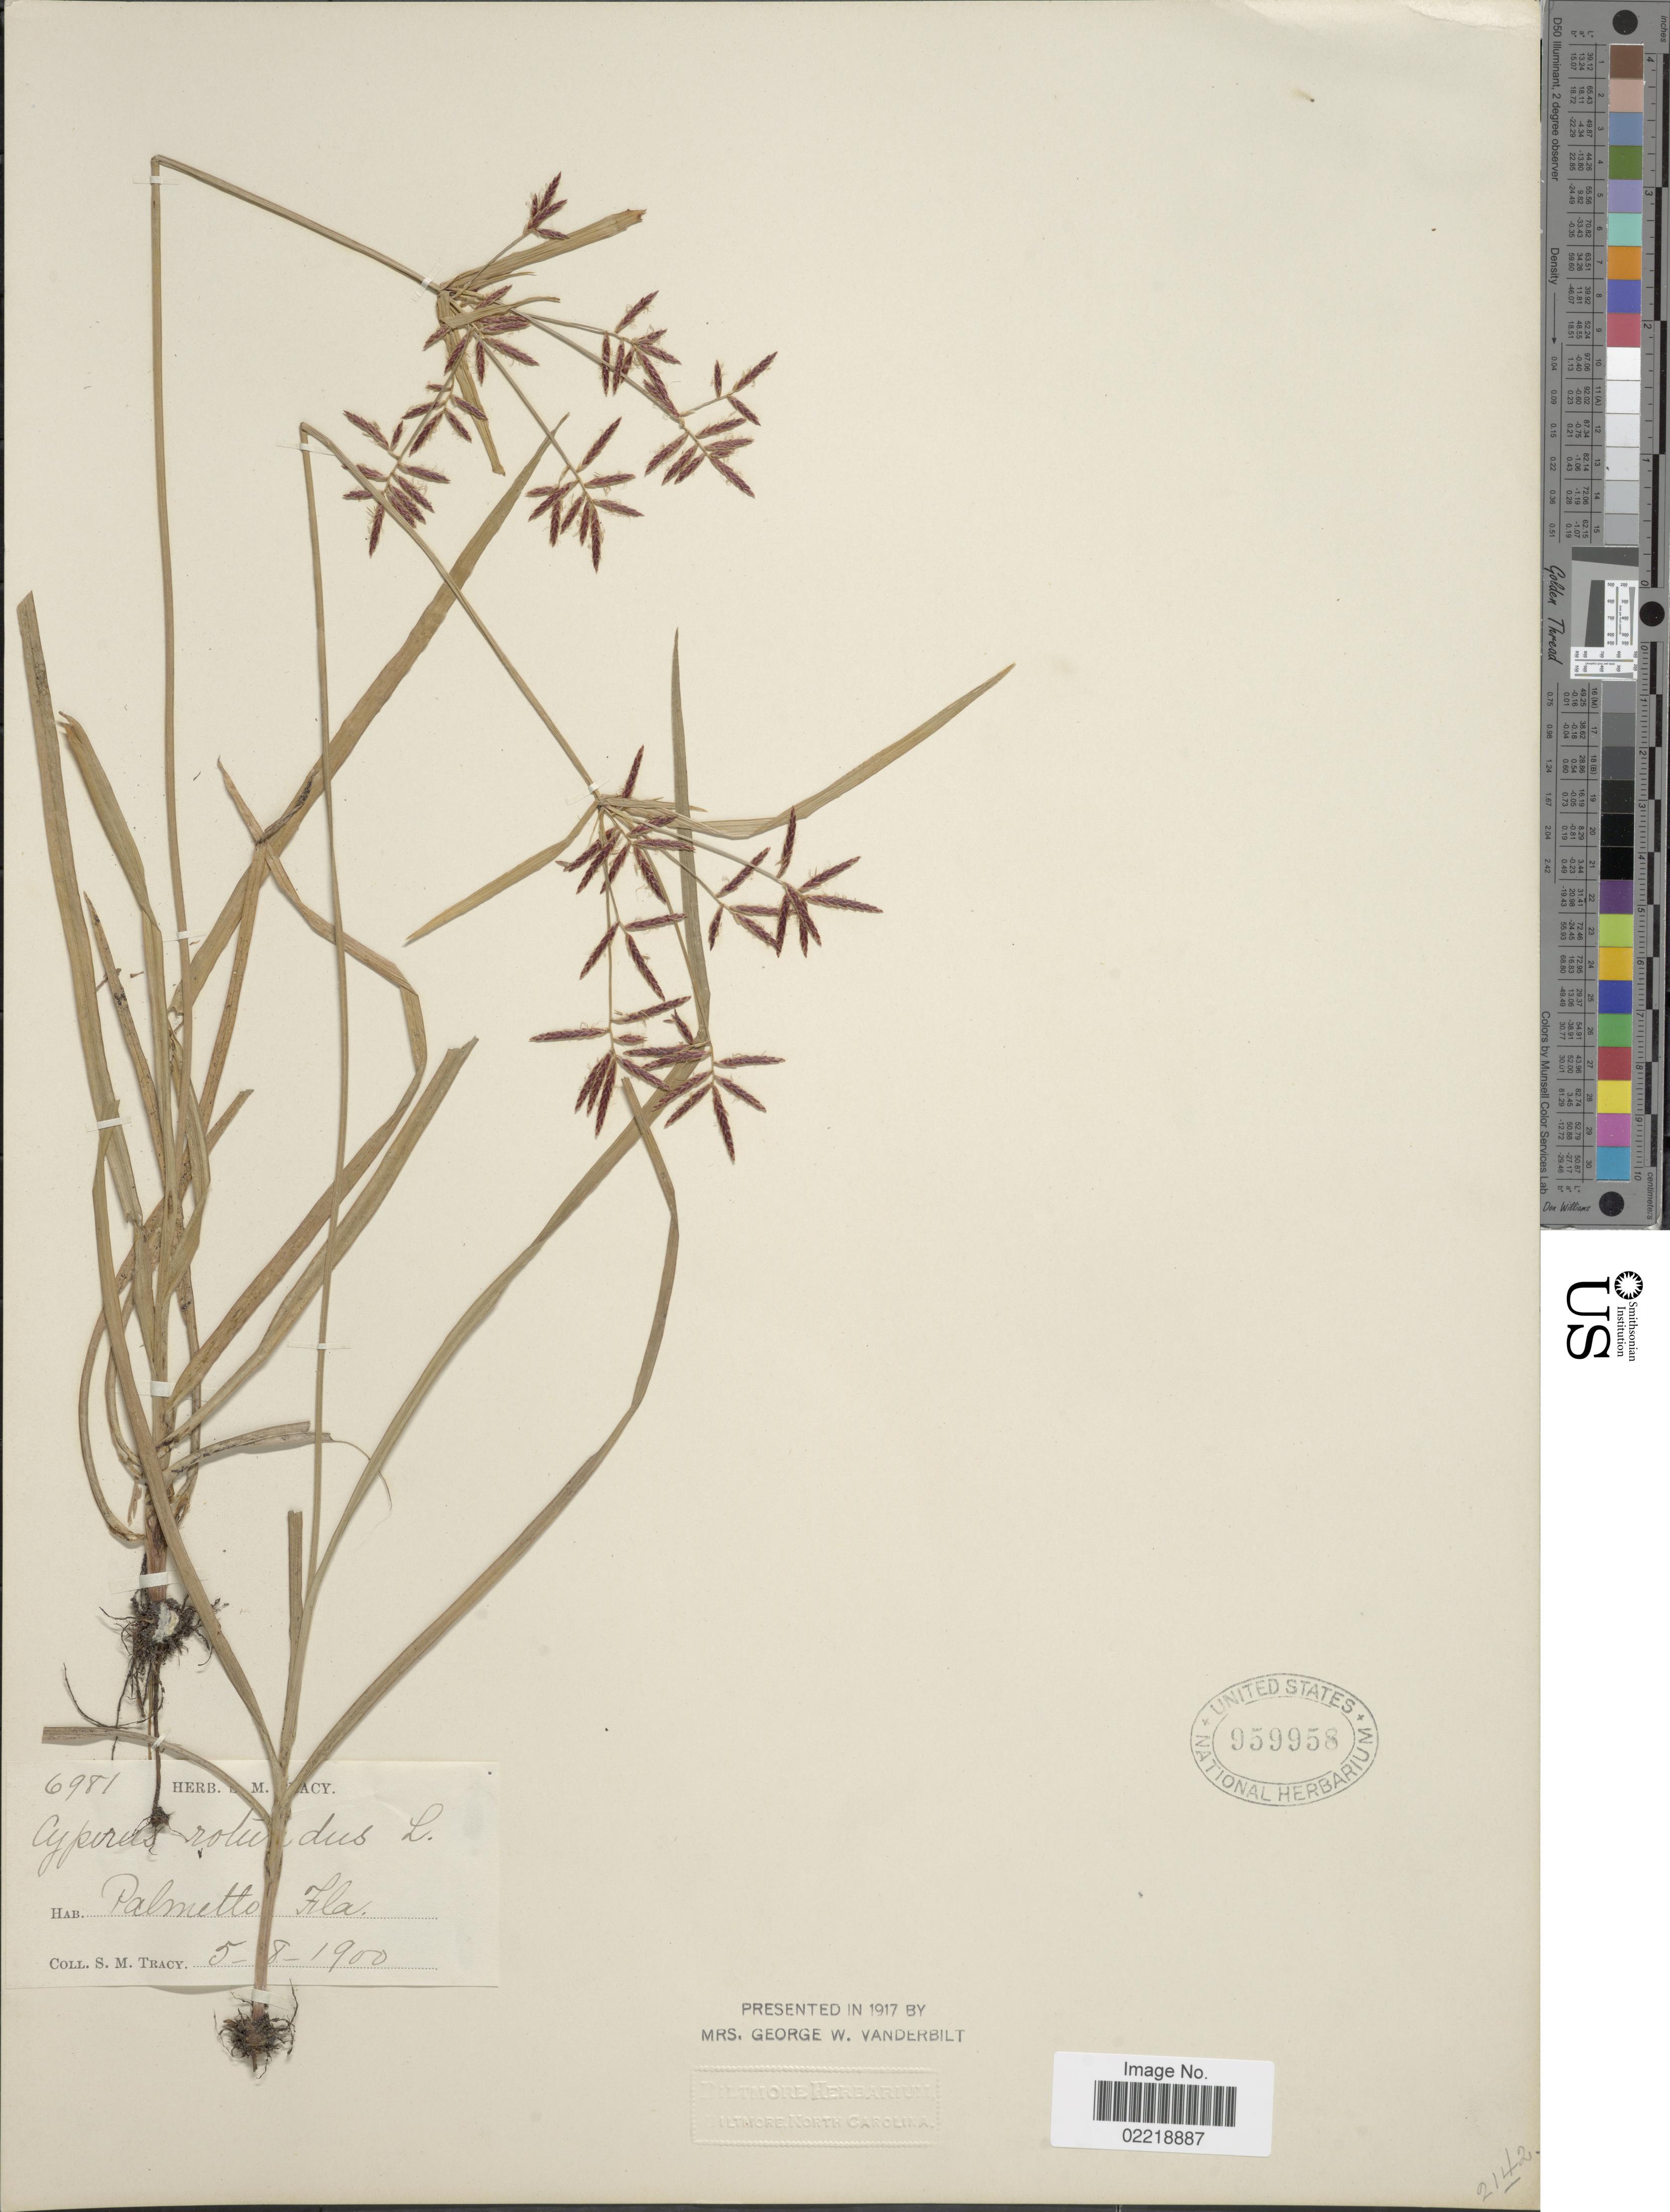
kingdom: Plantae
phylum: Tracheophyta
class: Liliopsida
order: Poales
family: Cyperaceae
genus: Cyperus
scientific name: Cyperus rotundus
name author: L.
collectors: S. M. Tracy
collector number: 6981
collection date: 1900-05-08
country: United States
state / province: Florida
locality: Palmetto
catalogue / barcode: US 959958